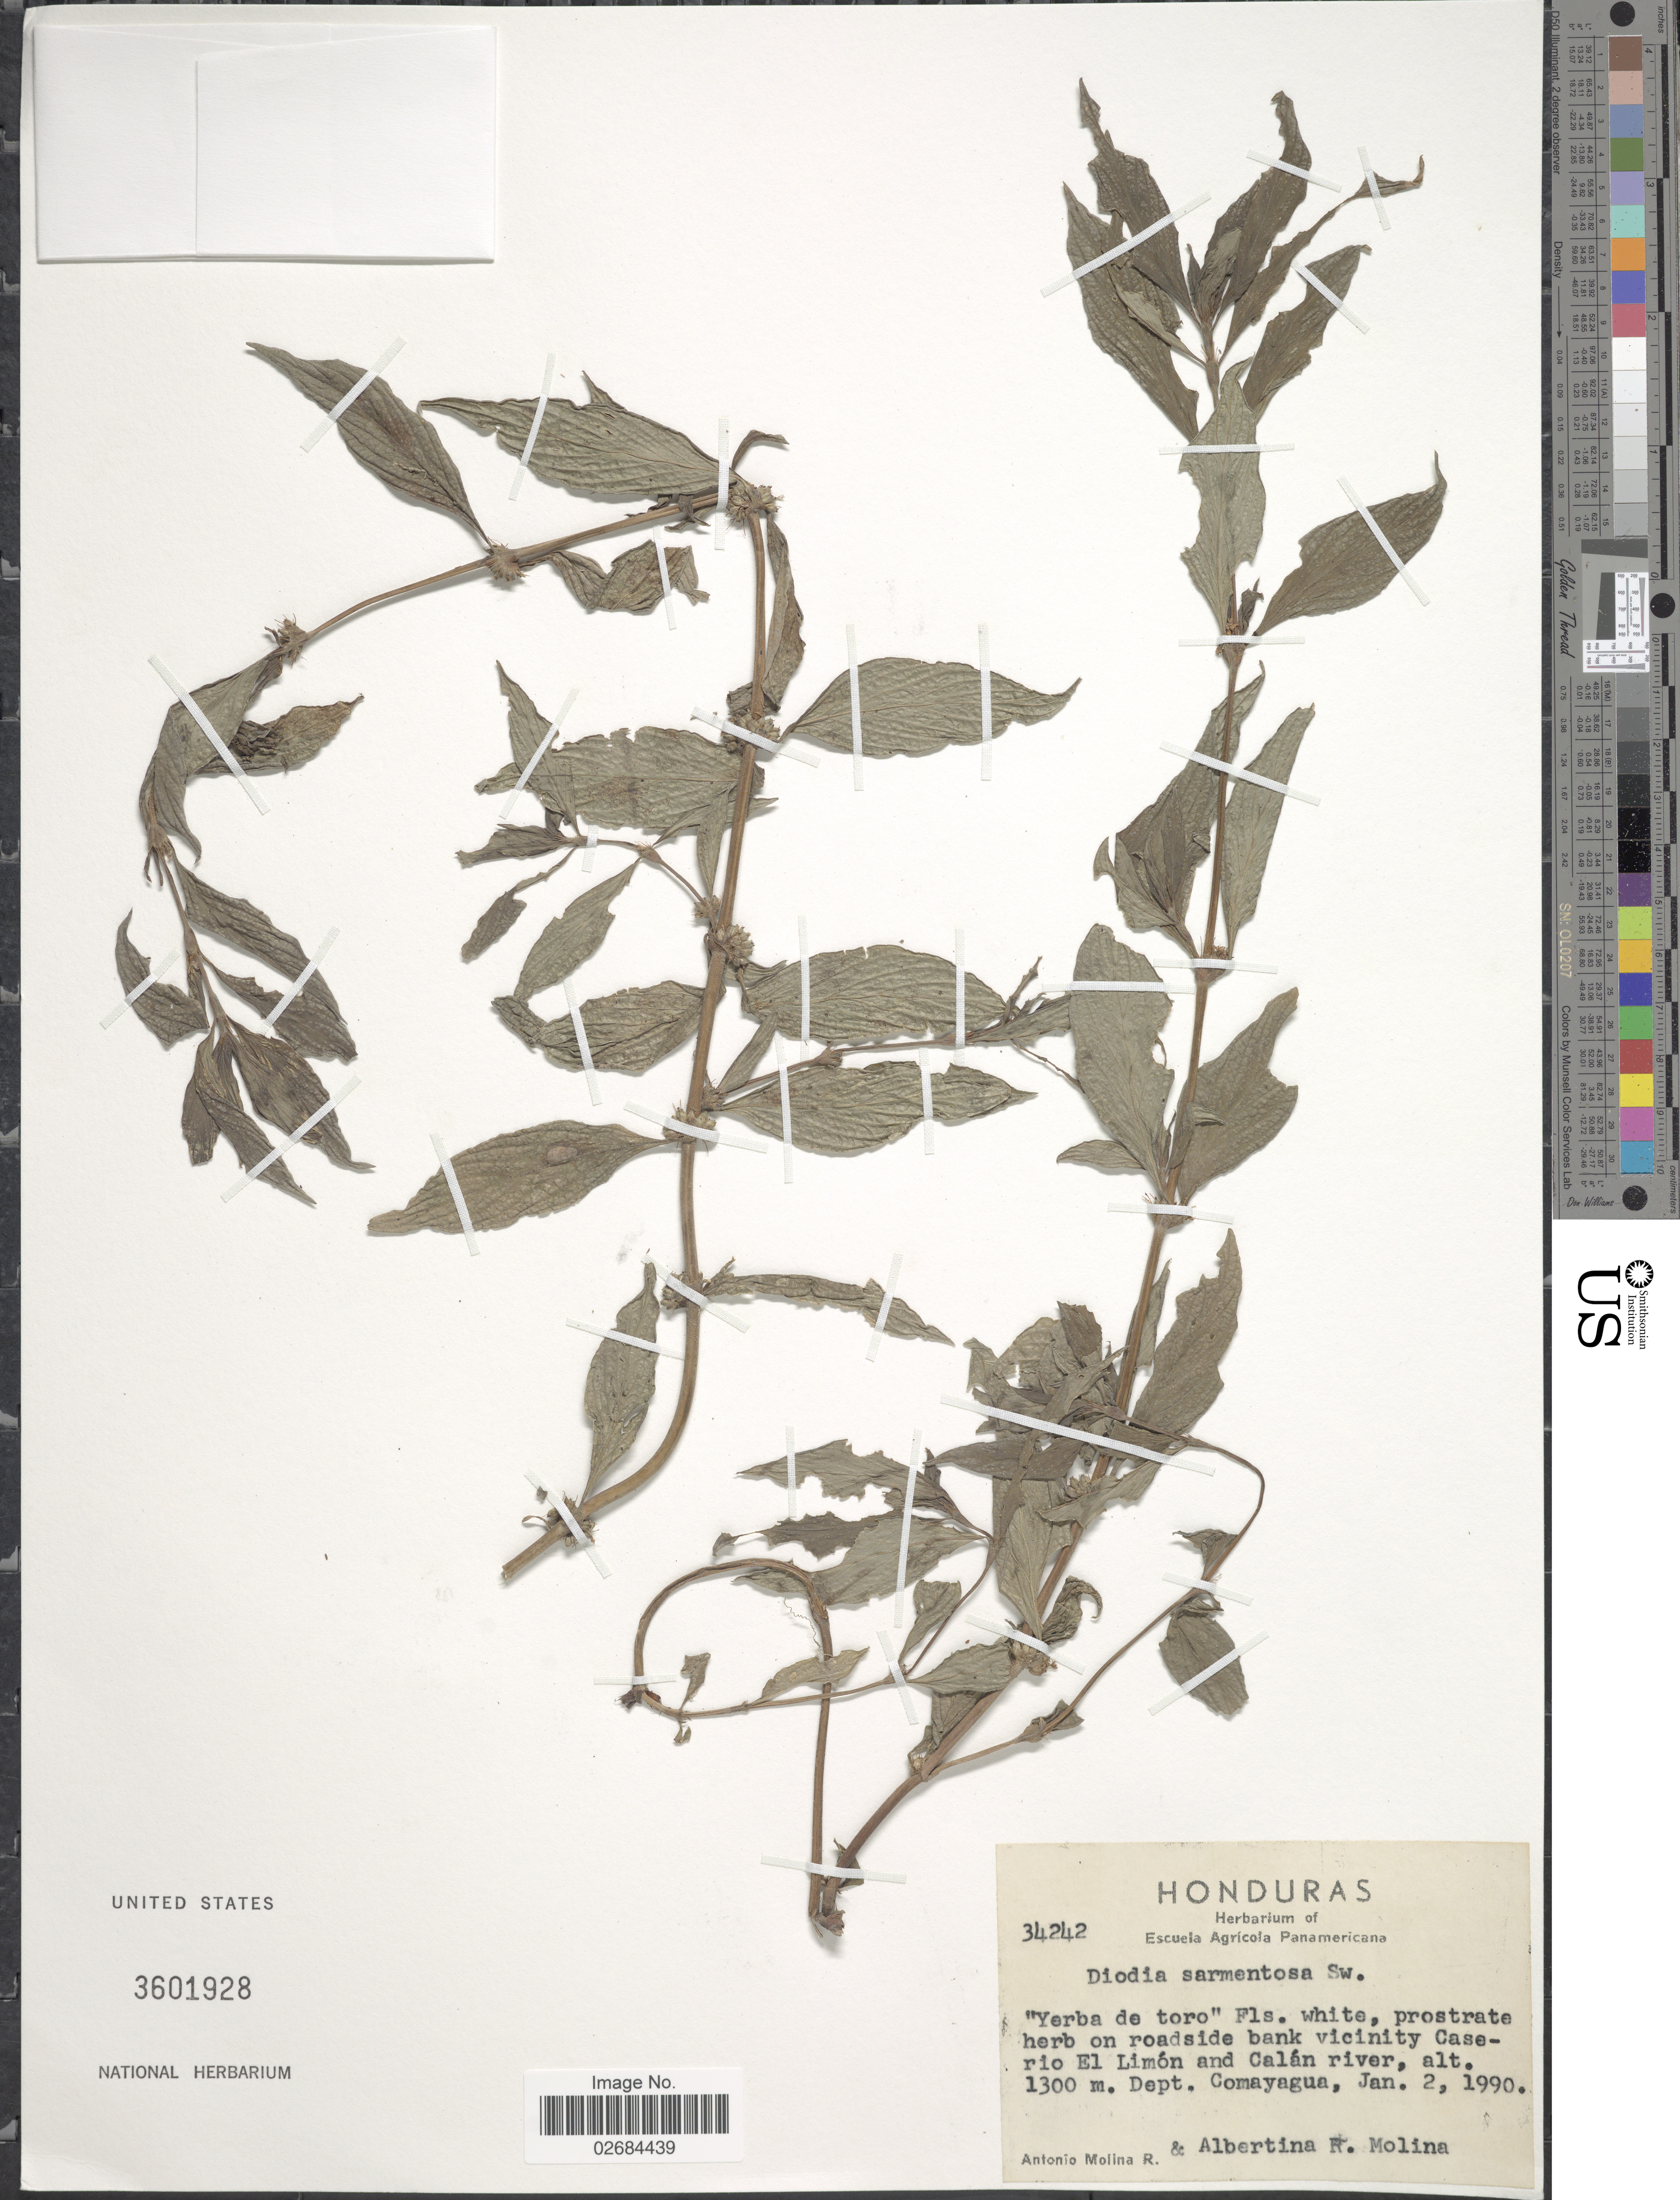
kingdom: Plantae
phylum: Tracheophyta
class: Magnoliopsida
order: Gentianales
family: Rubiaceae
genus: Diodia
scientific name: Diodia sarmentosa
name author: Sw.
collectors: A. Molina R. & A. R. Molina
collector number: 34242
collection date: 1990-01-02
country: Honduras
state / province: Comayagua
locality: Vicinity Caserio El Limón and Calán river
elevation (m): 1300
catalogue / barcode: US 3601928